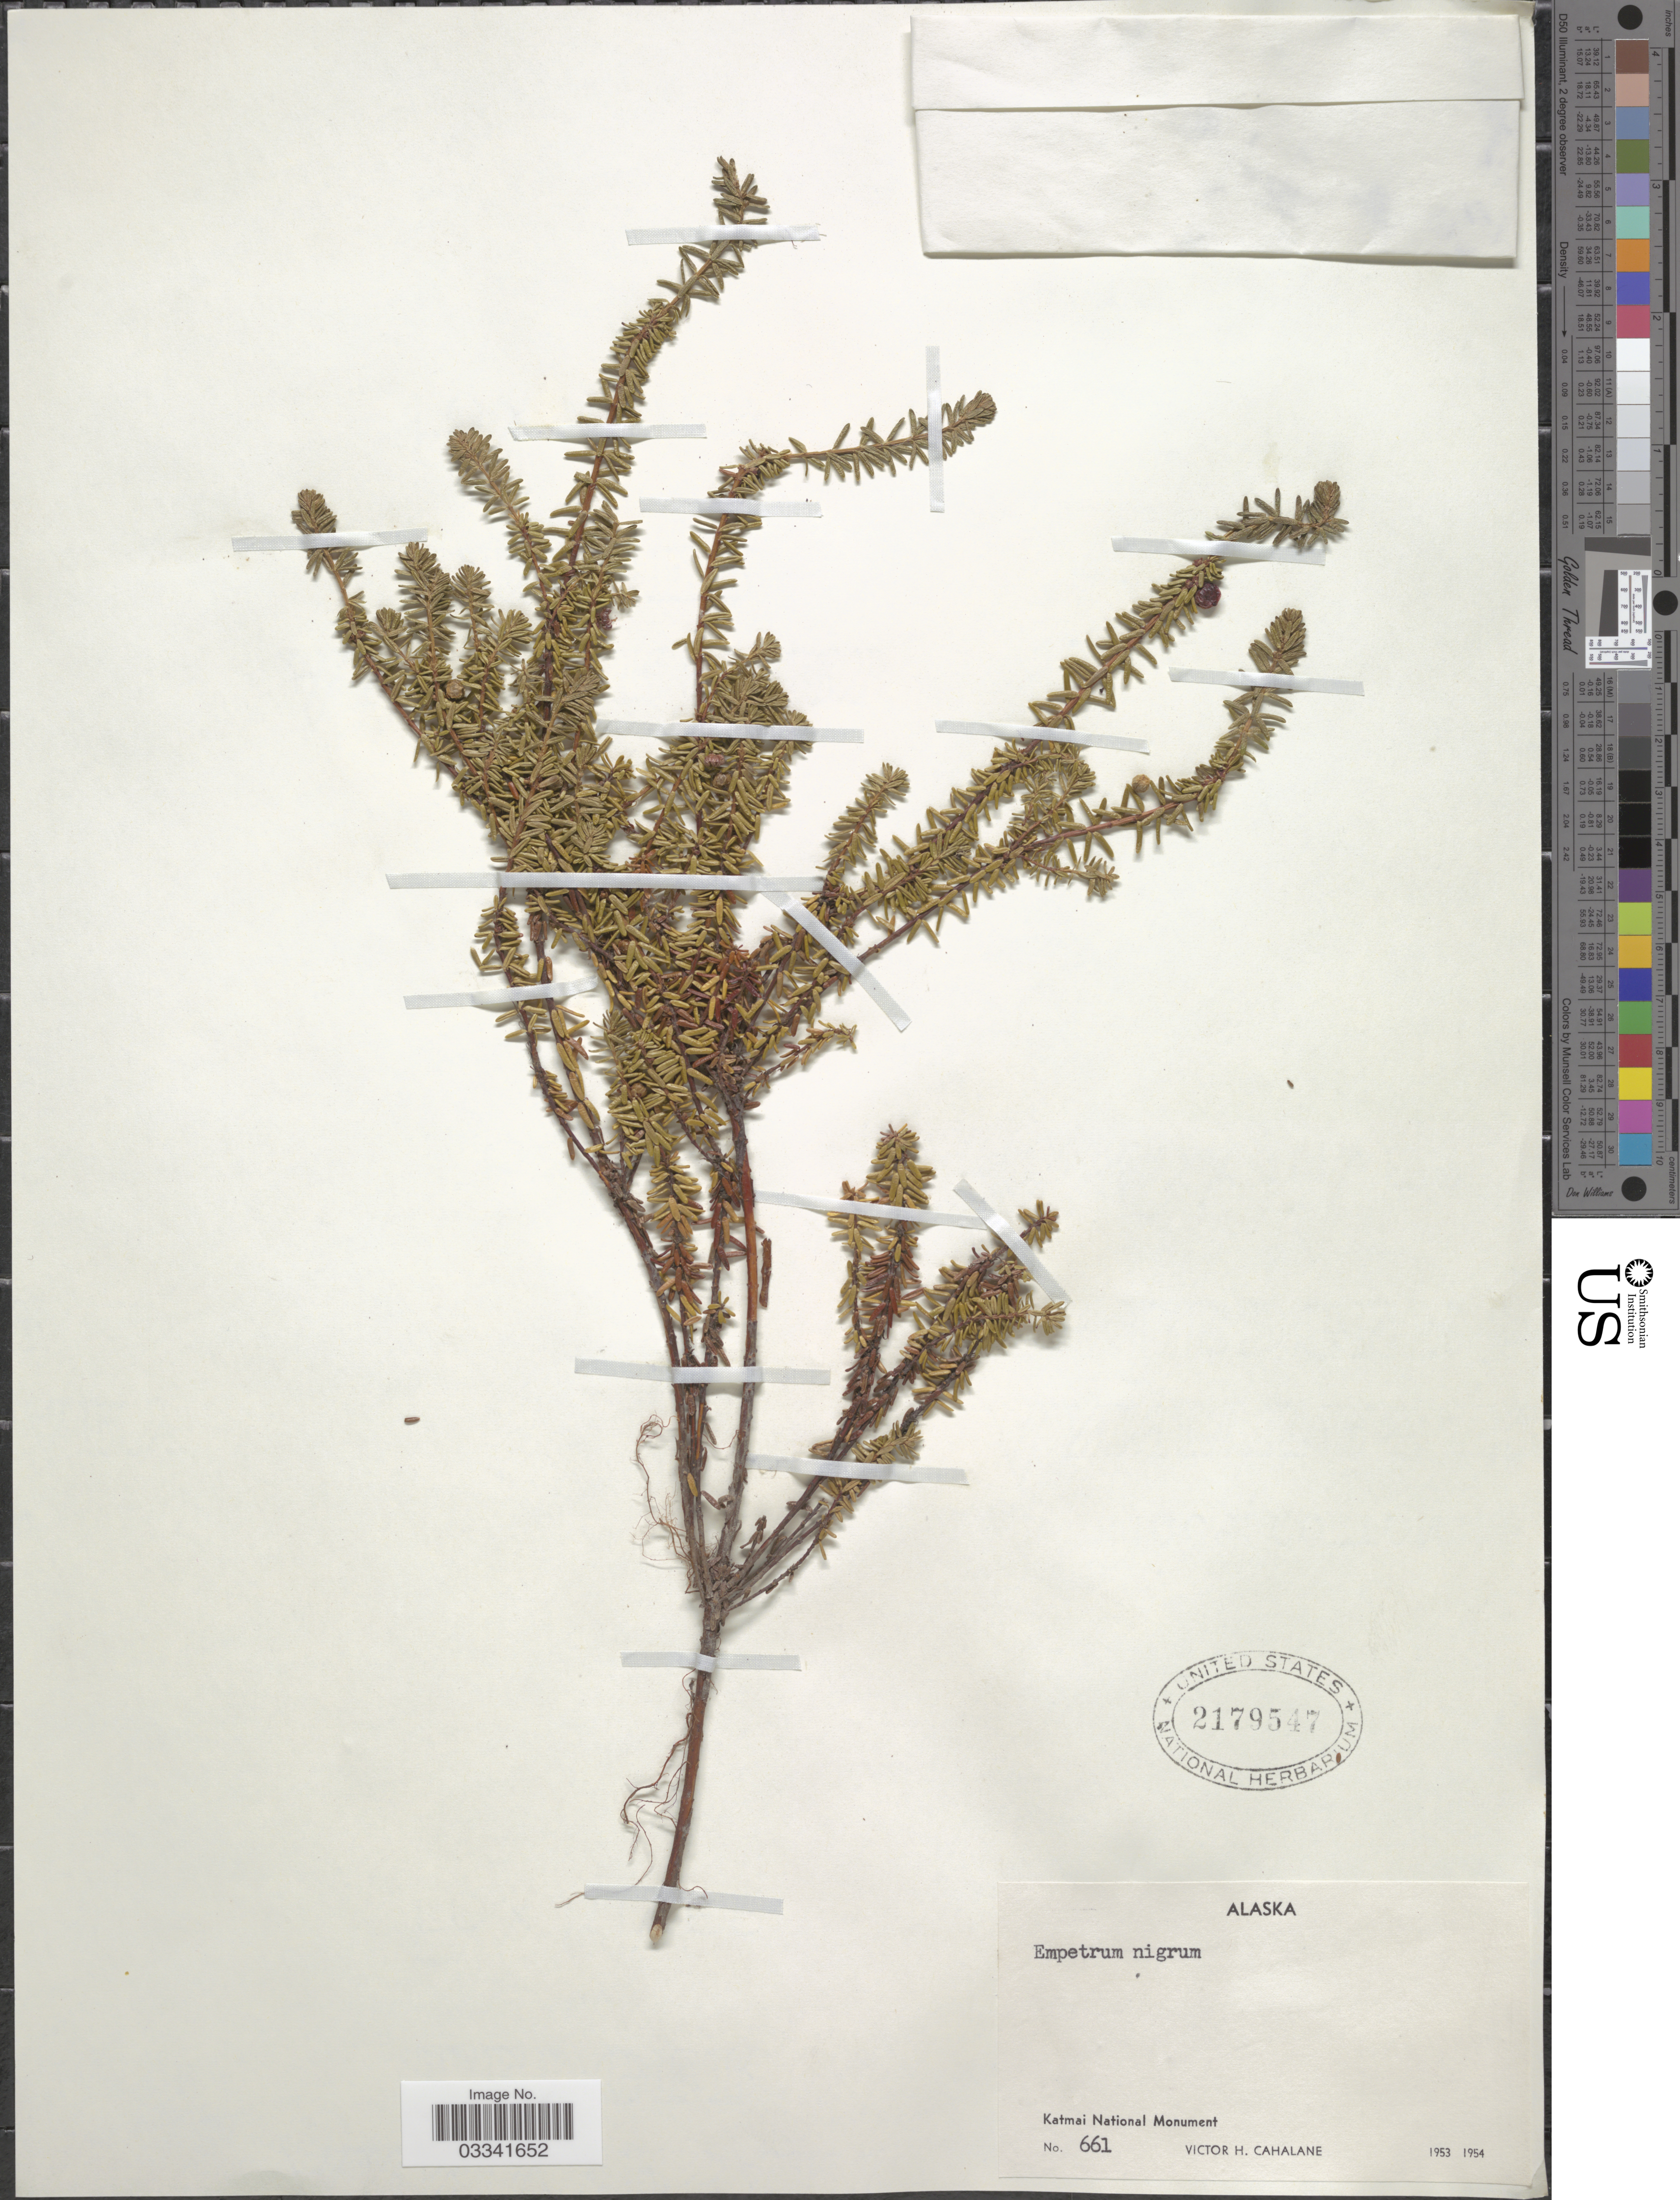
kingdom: Plantae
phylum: Tracheophyta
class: Magnoliopsida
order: Ericales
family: Ericaceae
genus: Empetrum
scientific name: Empetrum nigrum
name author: L.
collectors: V. Cahalane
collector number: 661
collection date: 1953/1954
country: United States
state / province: Alaska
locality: Katmai National Monument.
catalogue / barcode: US 2179547